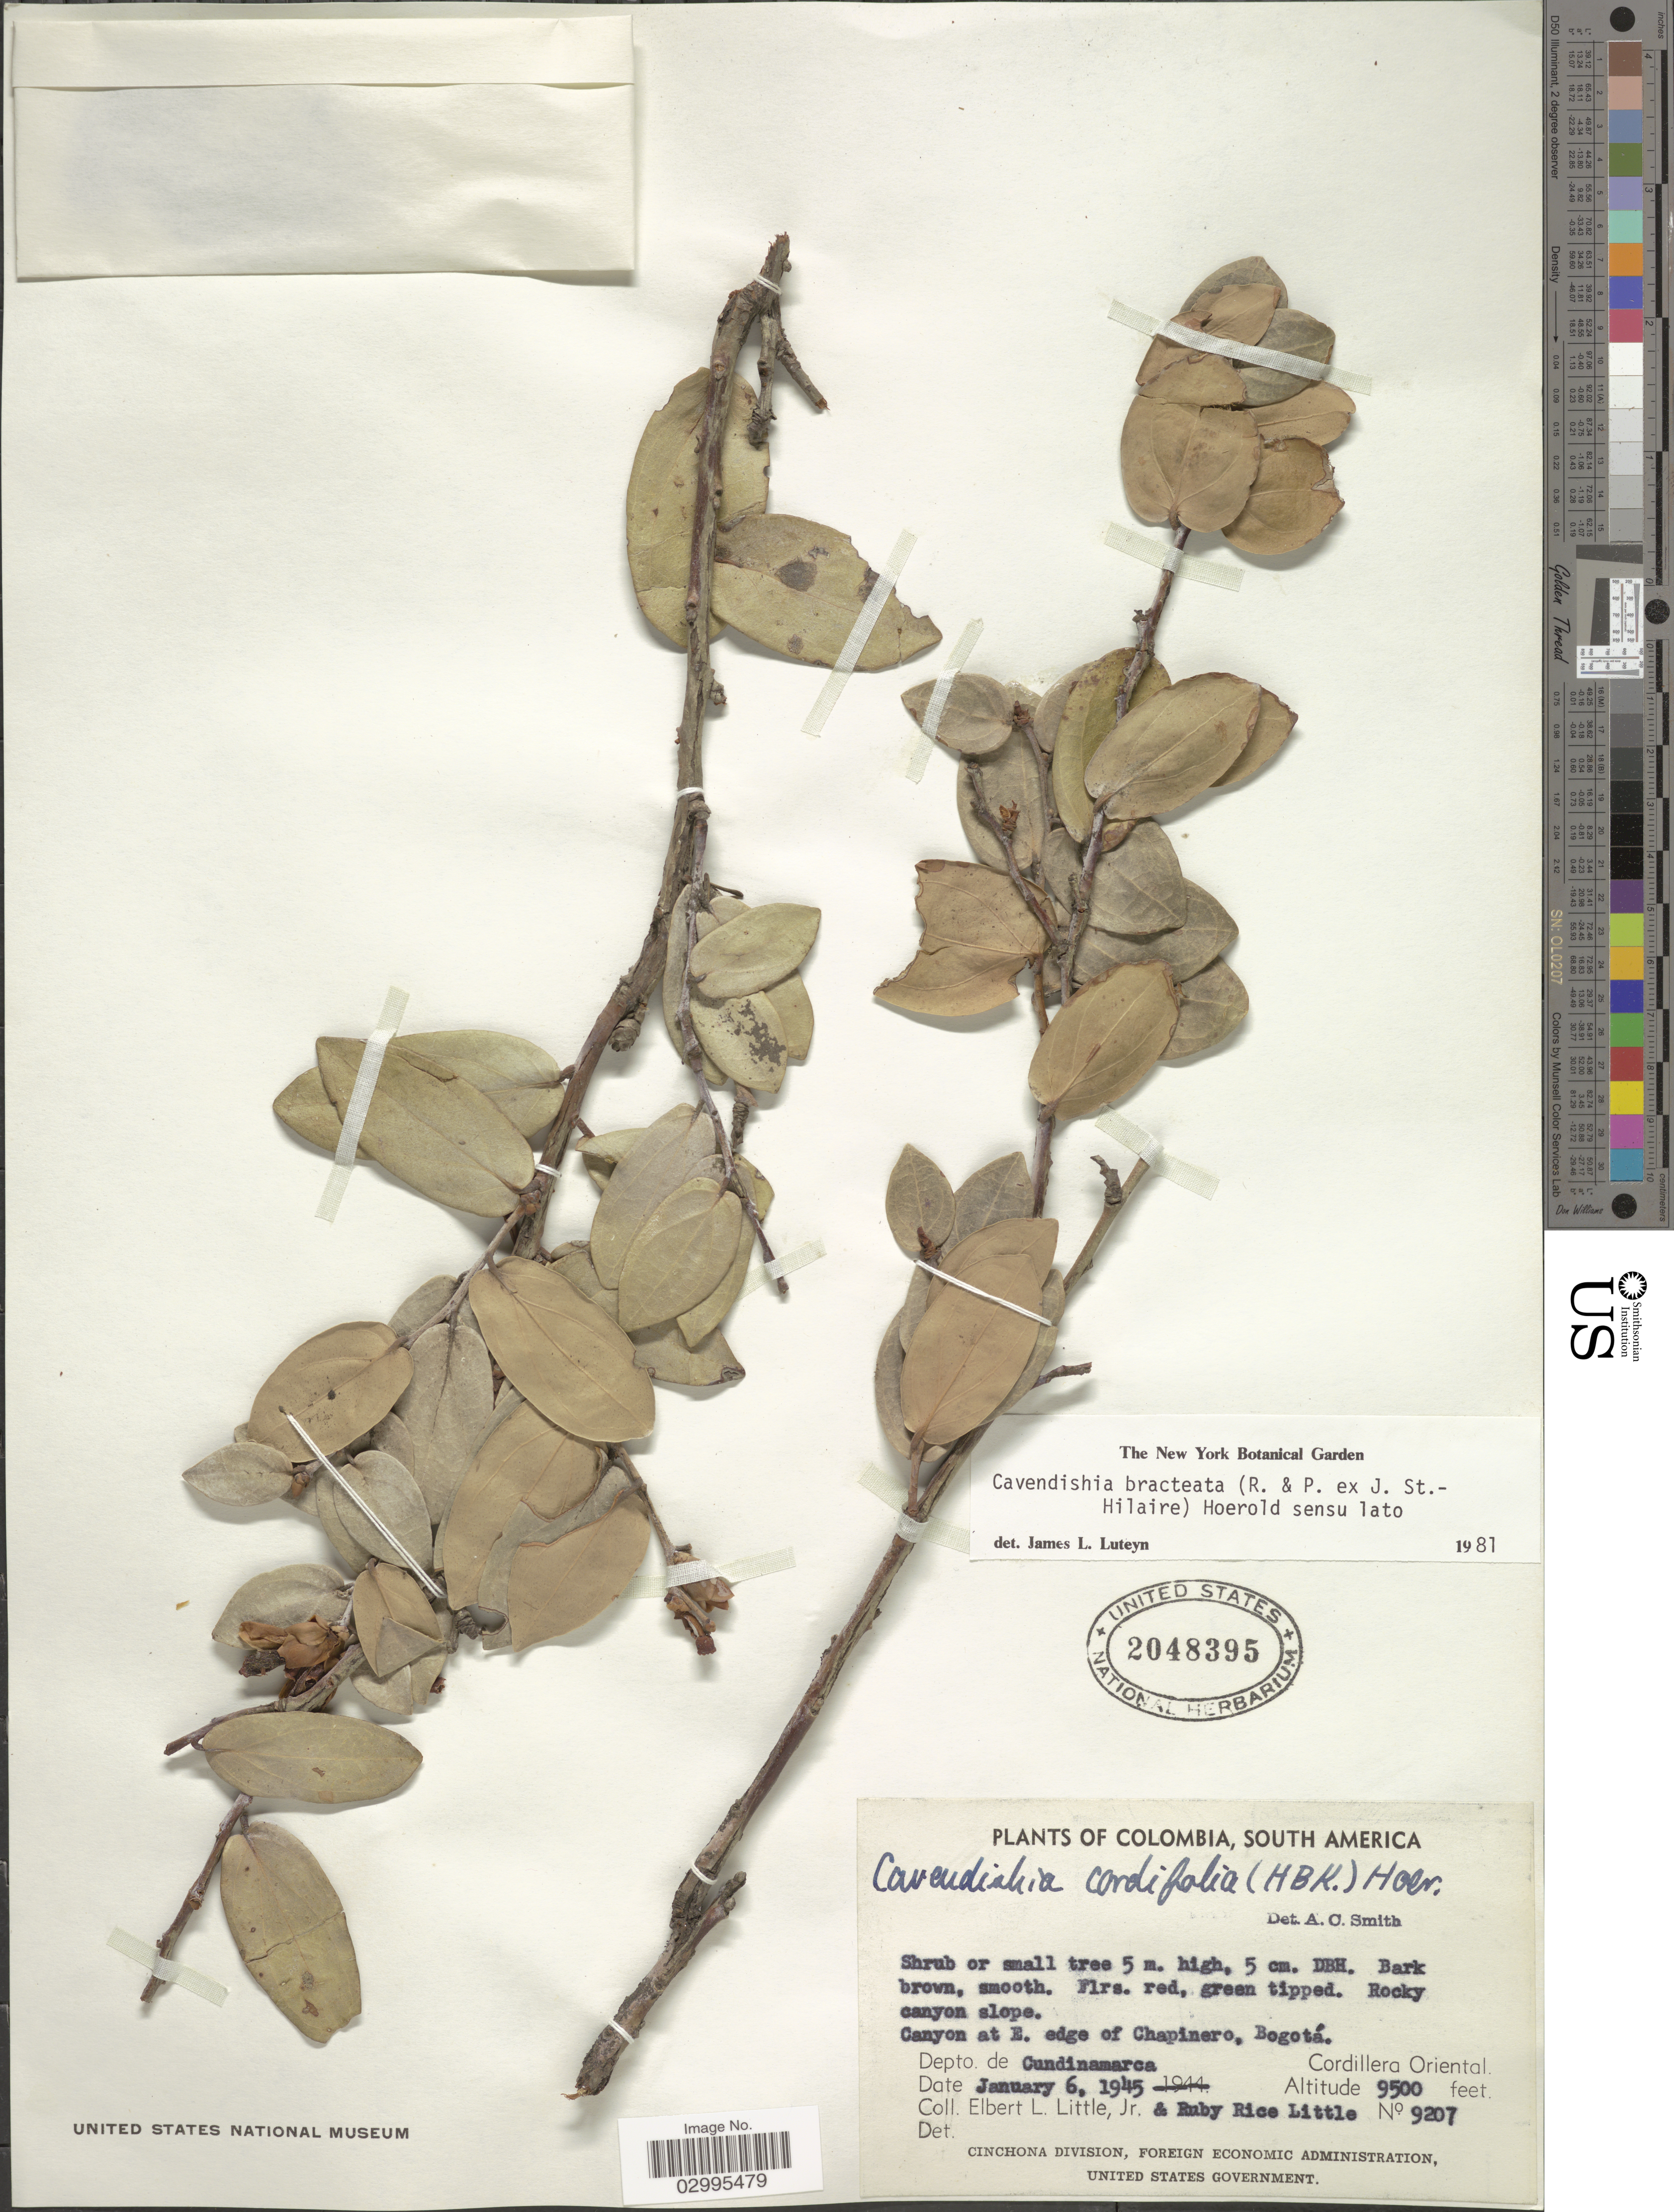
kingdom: Plantae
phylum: Tracheophyta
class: Magnoliopsida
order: Ericales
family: Ericaceae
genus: Cavendishia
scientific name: Cavendishia bracteata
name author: (Ruiz & Pav. ex J. St.-Hil.) Hoerold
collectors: E. L. Little & R. R. Little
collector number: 9207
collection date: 1945-01-06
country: Colombia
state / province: Cundinamarca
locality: Rocky canyon slope. Canyon at E. edge of Chapinero, Bogotá. Depto. de Cundinamarca. Cordillera Oriental.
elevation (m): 2896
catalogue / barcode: US 2048395